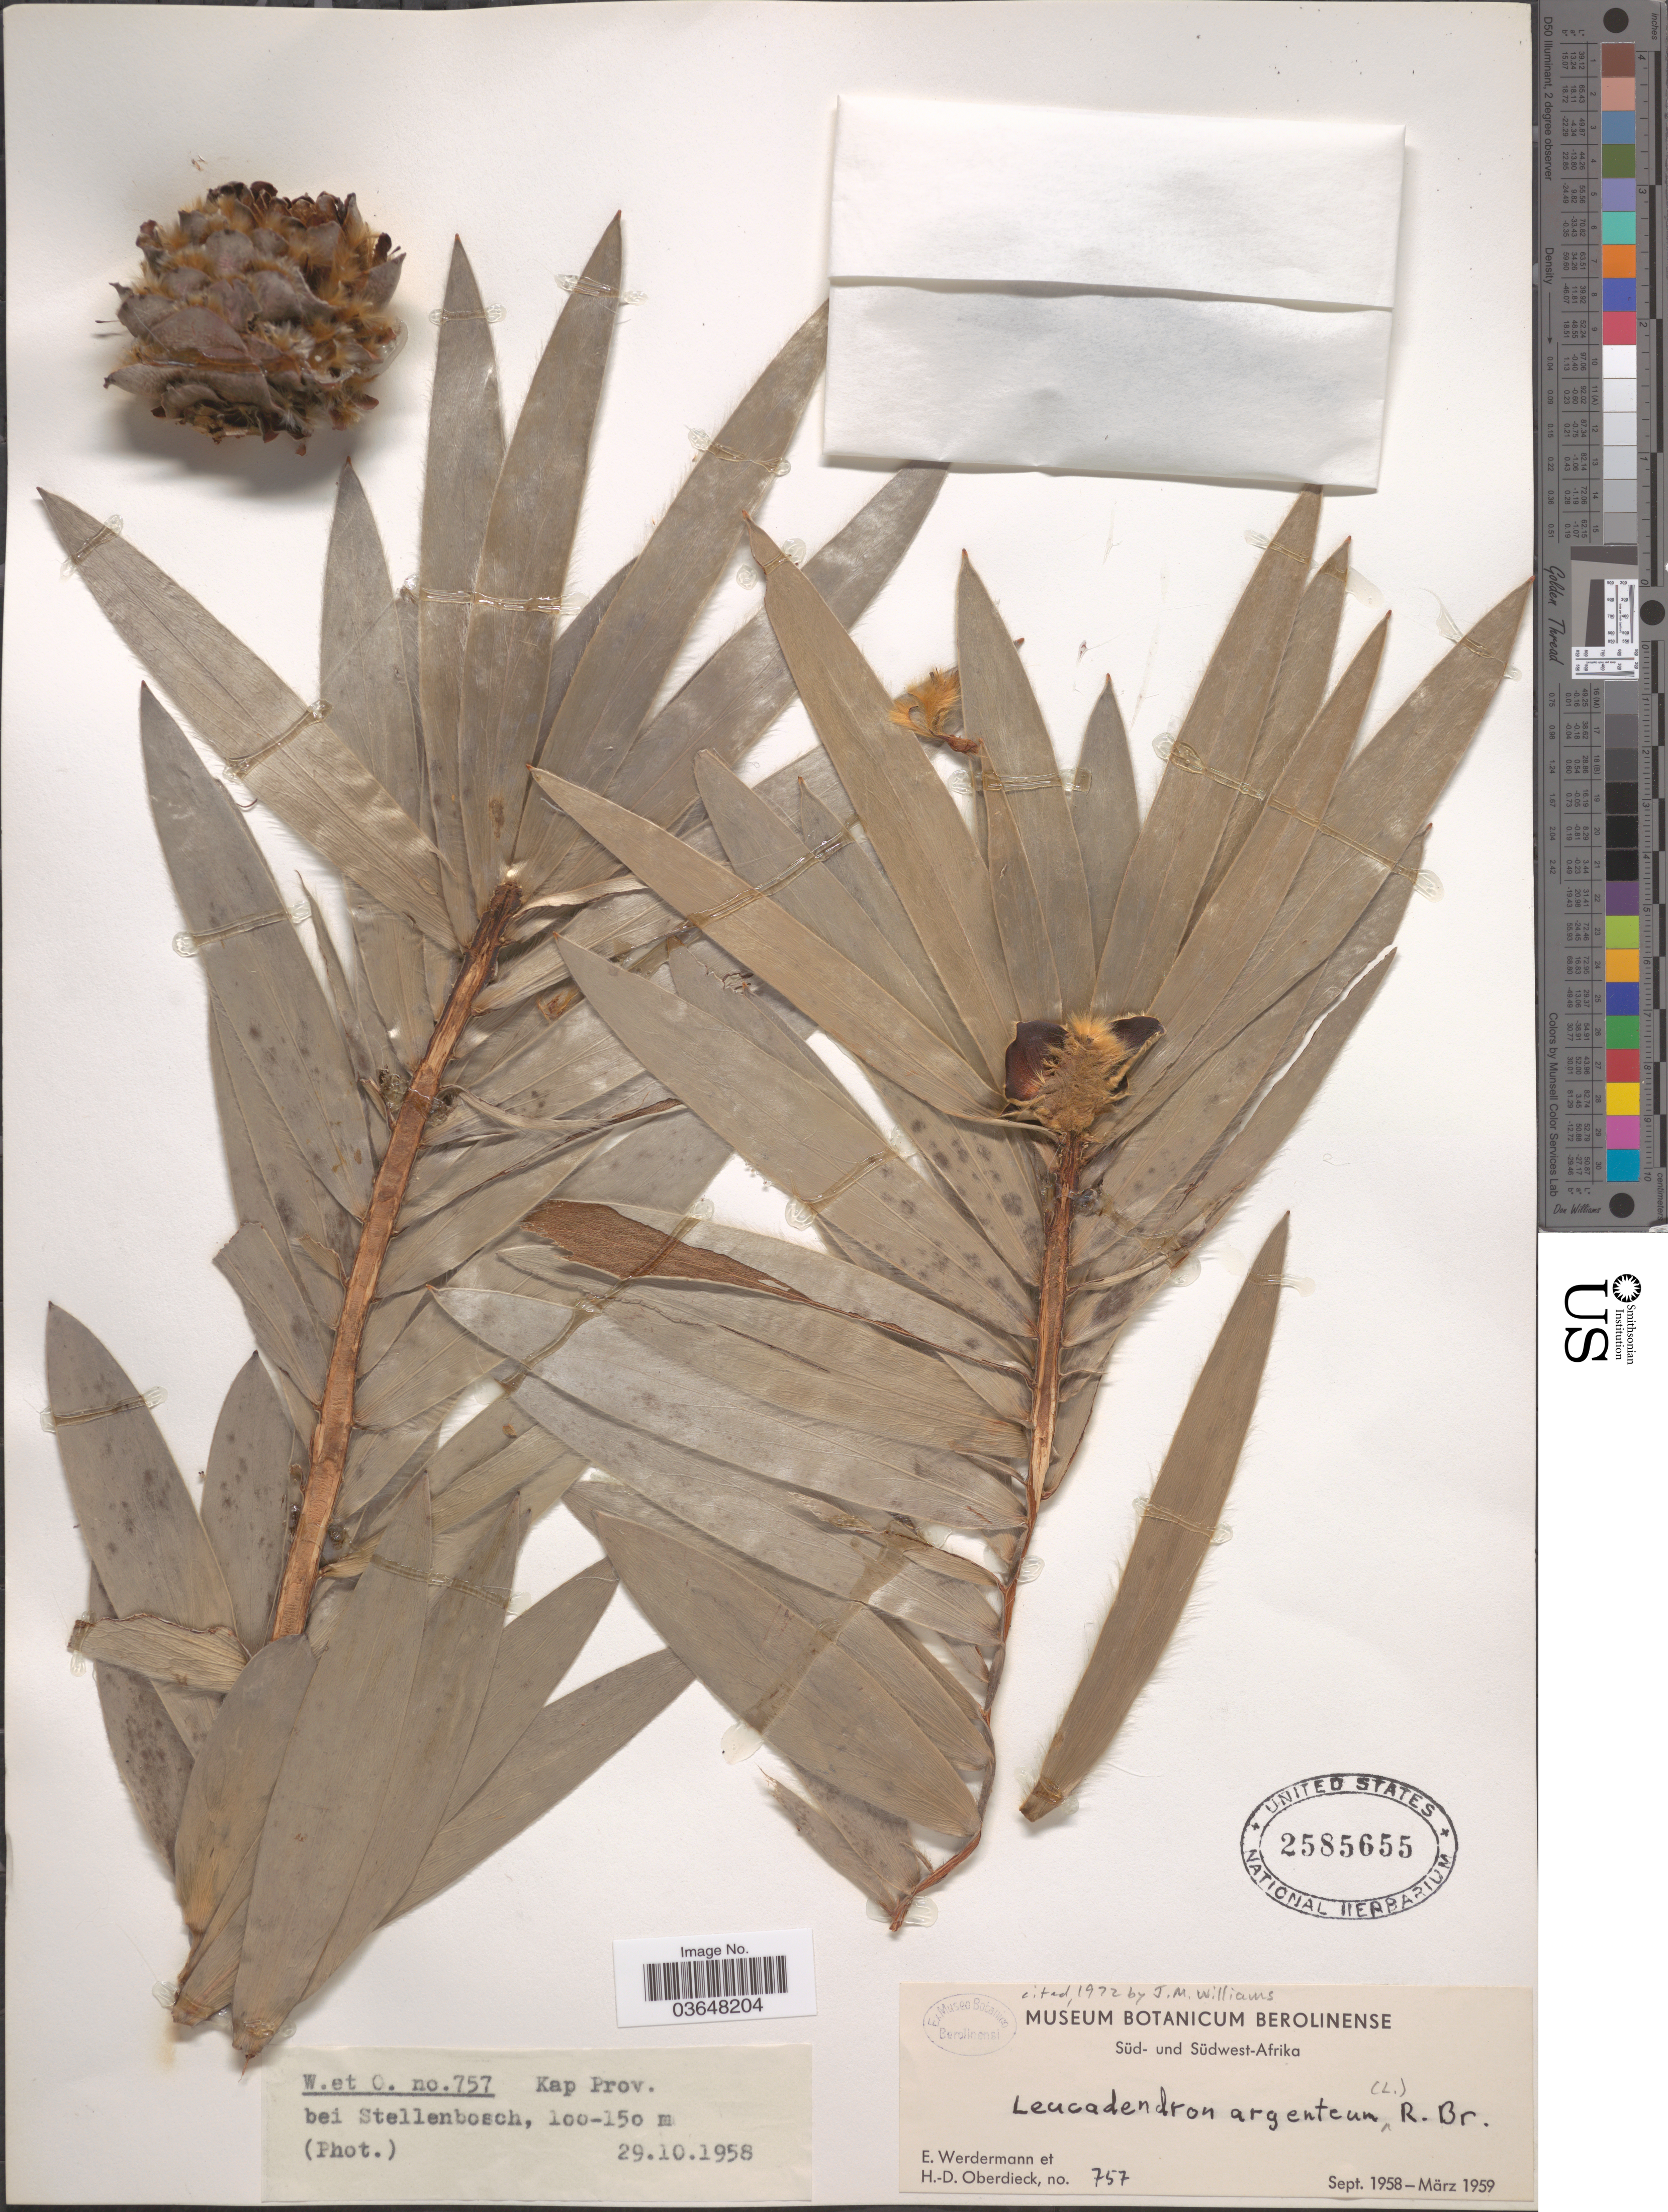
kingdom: Plantae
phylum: Tracheophyta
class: Magnoliopsida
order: Proteales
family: Proteaceae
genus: Leucadendron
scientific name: Leucadendron argenteum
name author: R. Br.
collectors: E. Werdermann & H. Oberdieck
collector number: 757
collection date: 1958-10-29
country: South Africa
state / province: Western Cape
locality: Kap Prov., bei Stellenbosch.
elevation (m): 100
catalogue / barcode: US 2585655